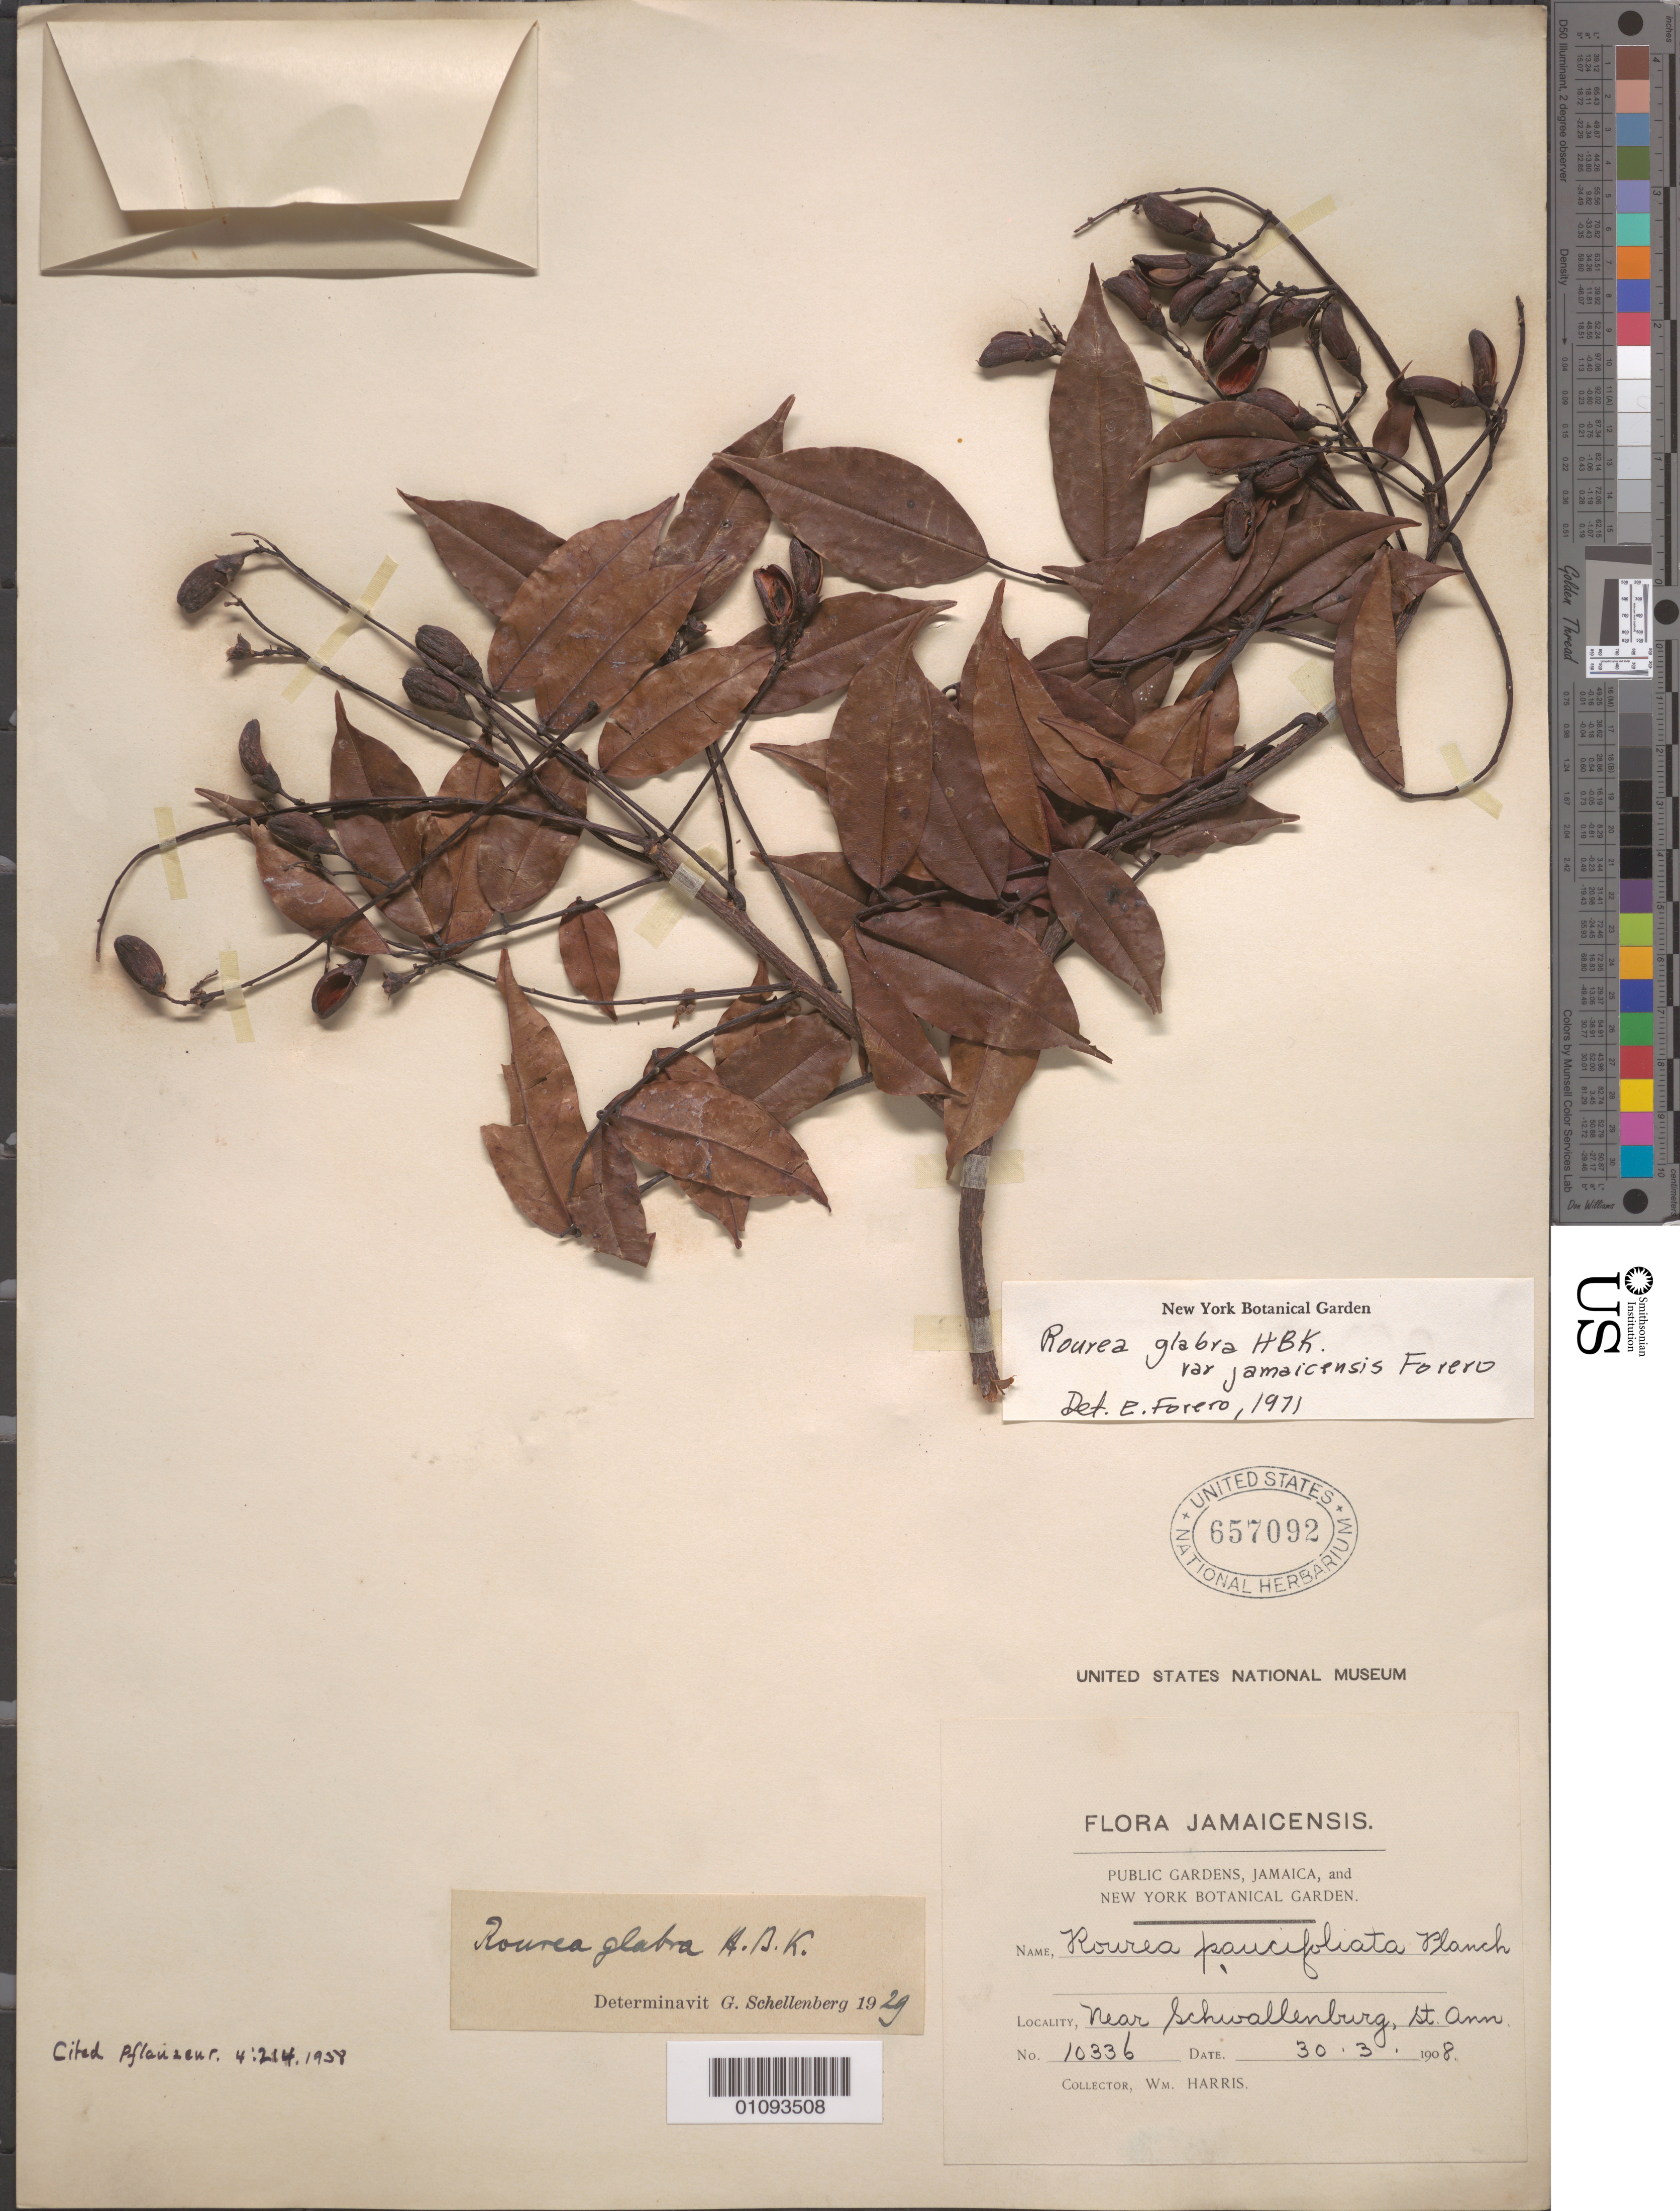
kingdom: Plantae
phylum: Tracheophyta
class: Magnoliopsida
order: Oxalidales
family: Connaraceae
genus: Rourea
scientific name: Rourea glabra var. jamaicensis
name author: Forero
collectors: W. Harris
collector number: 10336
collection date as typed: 30 Mar 1908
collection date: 1908-03-30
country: Jamaica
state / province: Saint Ann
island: Jamaica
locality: Near Schwallenburg, St.Anns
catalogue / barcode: US 657092